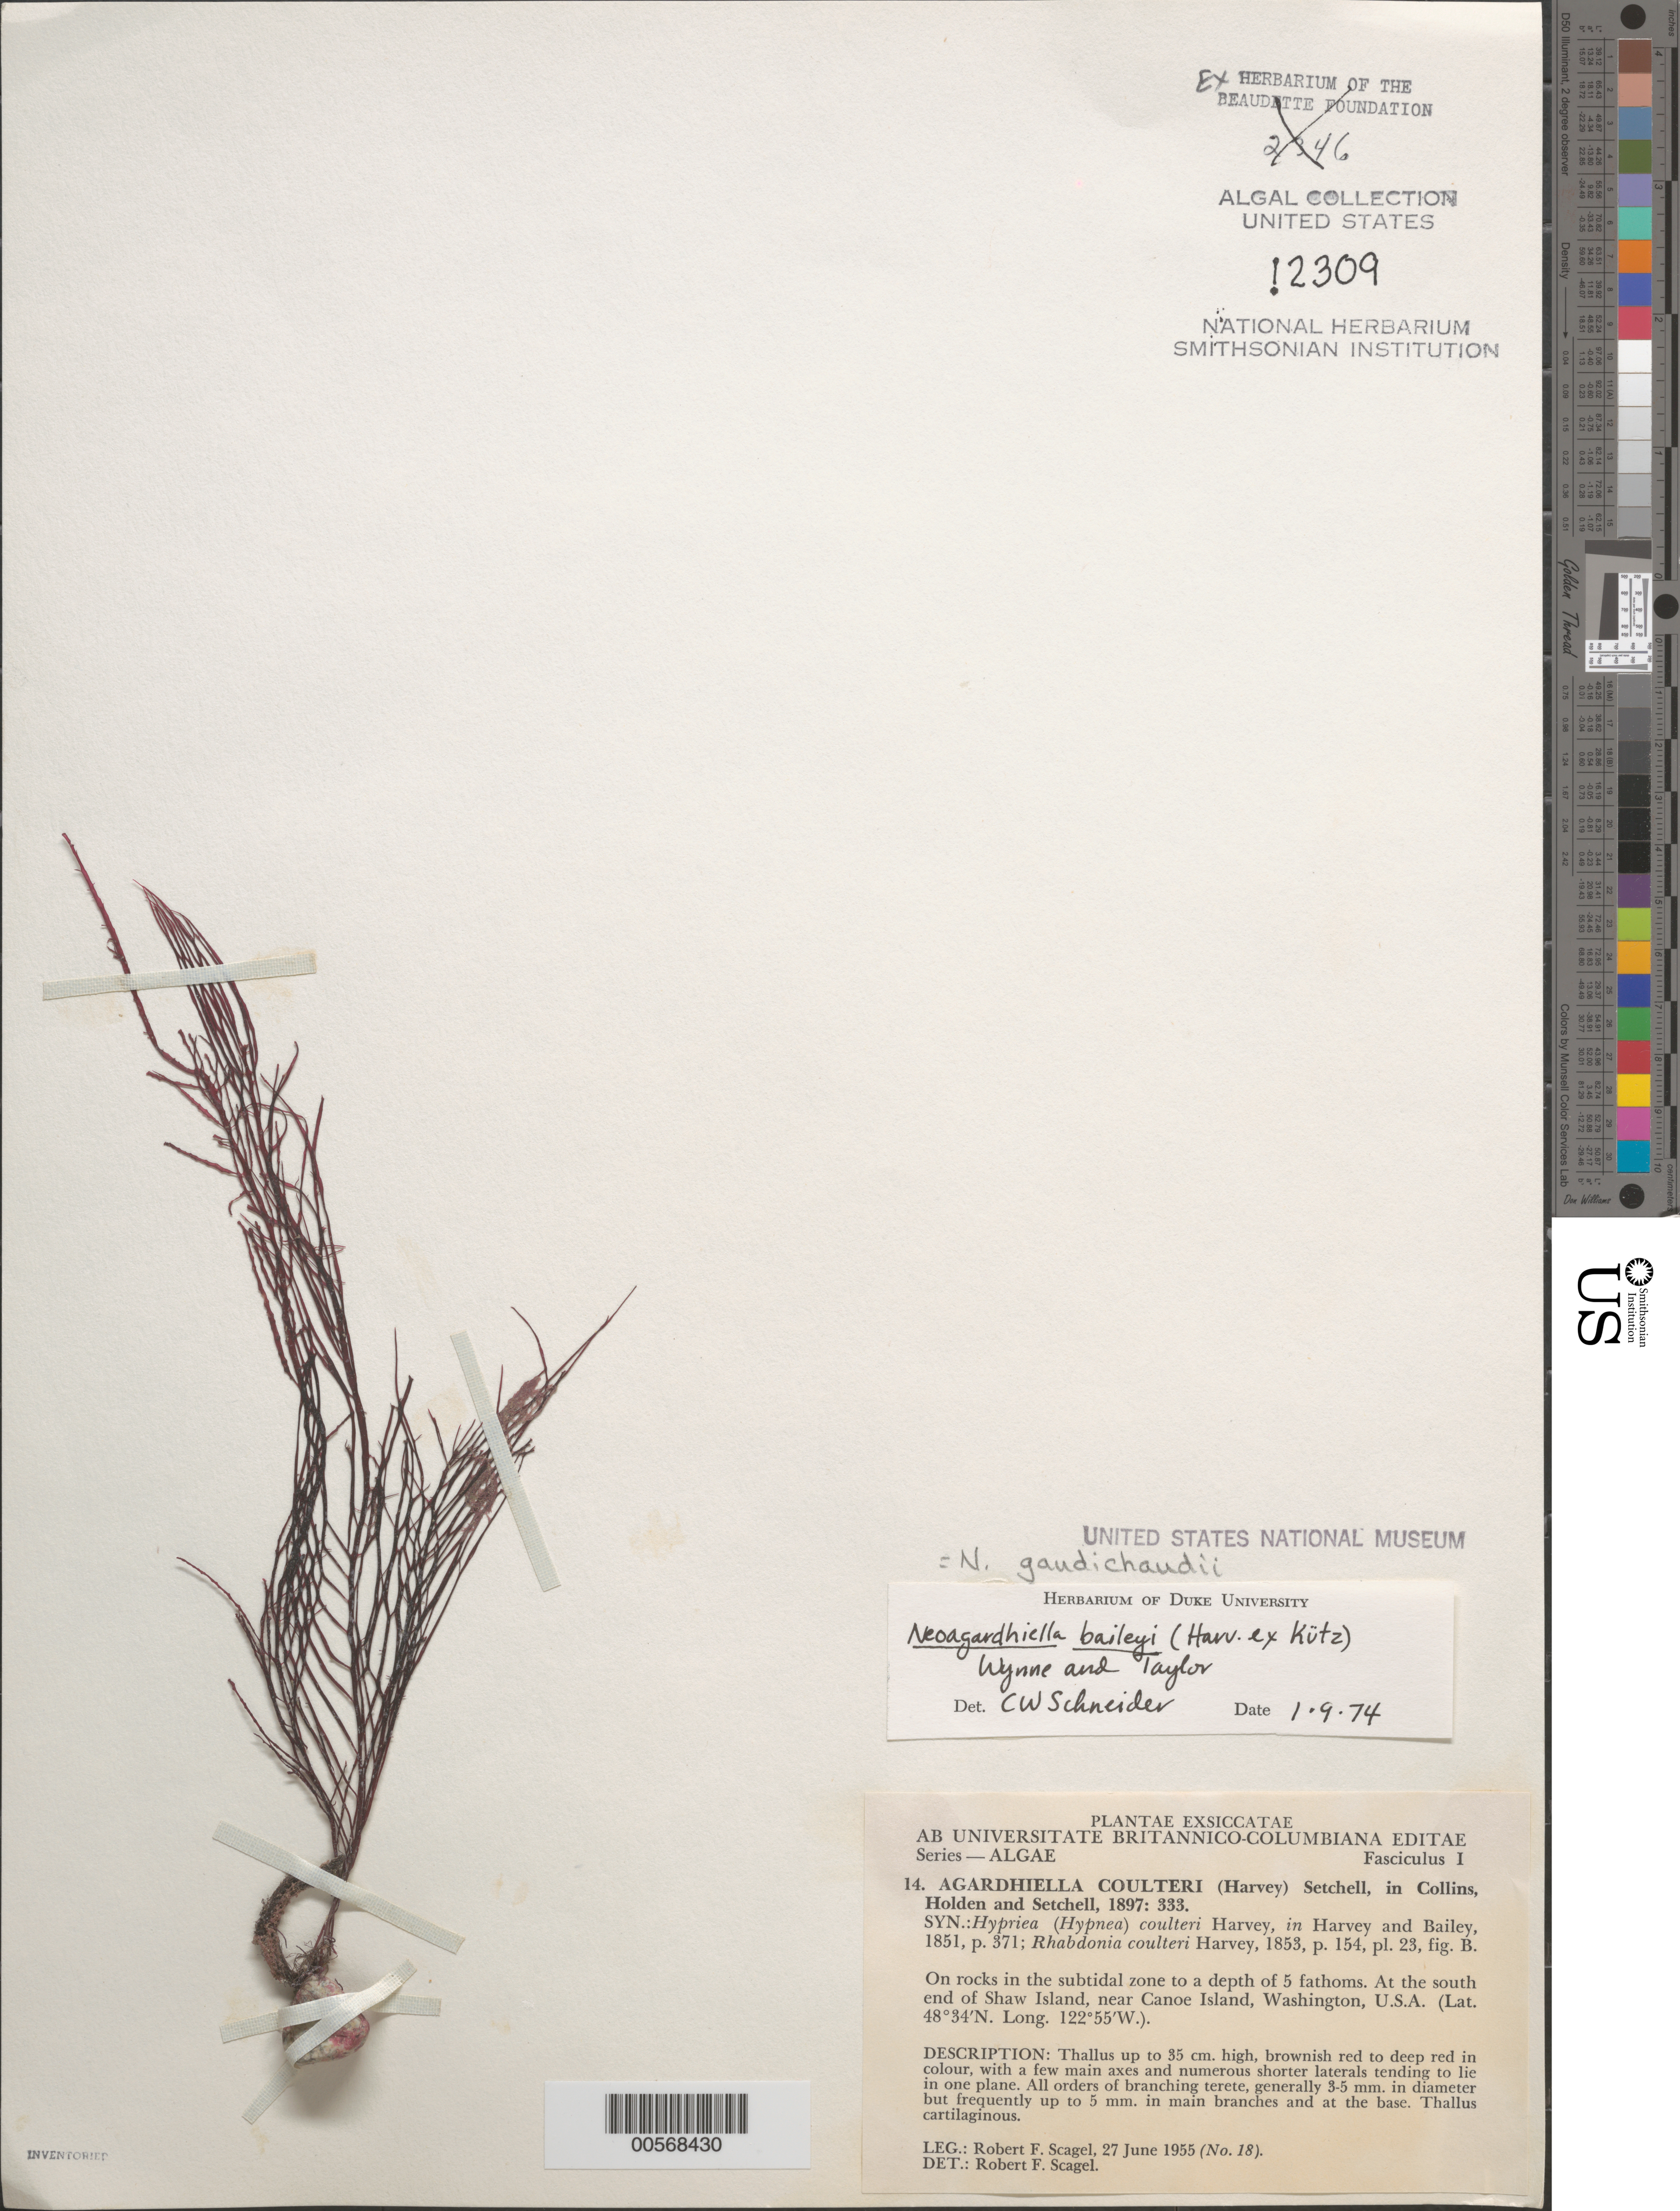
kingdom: Plantae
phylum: Rhodophyta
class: Florideophyceae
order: Gigartinales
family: Solieriaceae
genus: Sarcodiotheca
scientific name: Sarcodiotheca gaudichaudii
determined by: Algae name updating Project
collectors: R. F. Scagel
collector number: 18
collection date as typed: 27 Jun 1955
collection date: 1955-06-27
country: United States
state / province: Washington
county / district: San Juan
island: Shaw Island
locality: Near Canoe Island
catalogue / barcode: US 12309